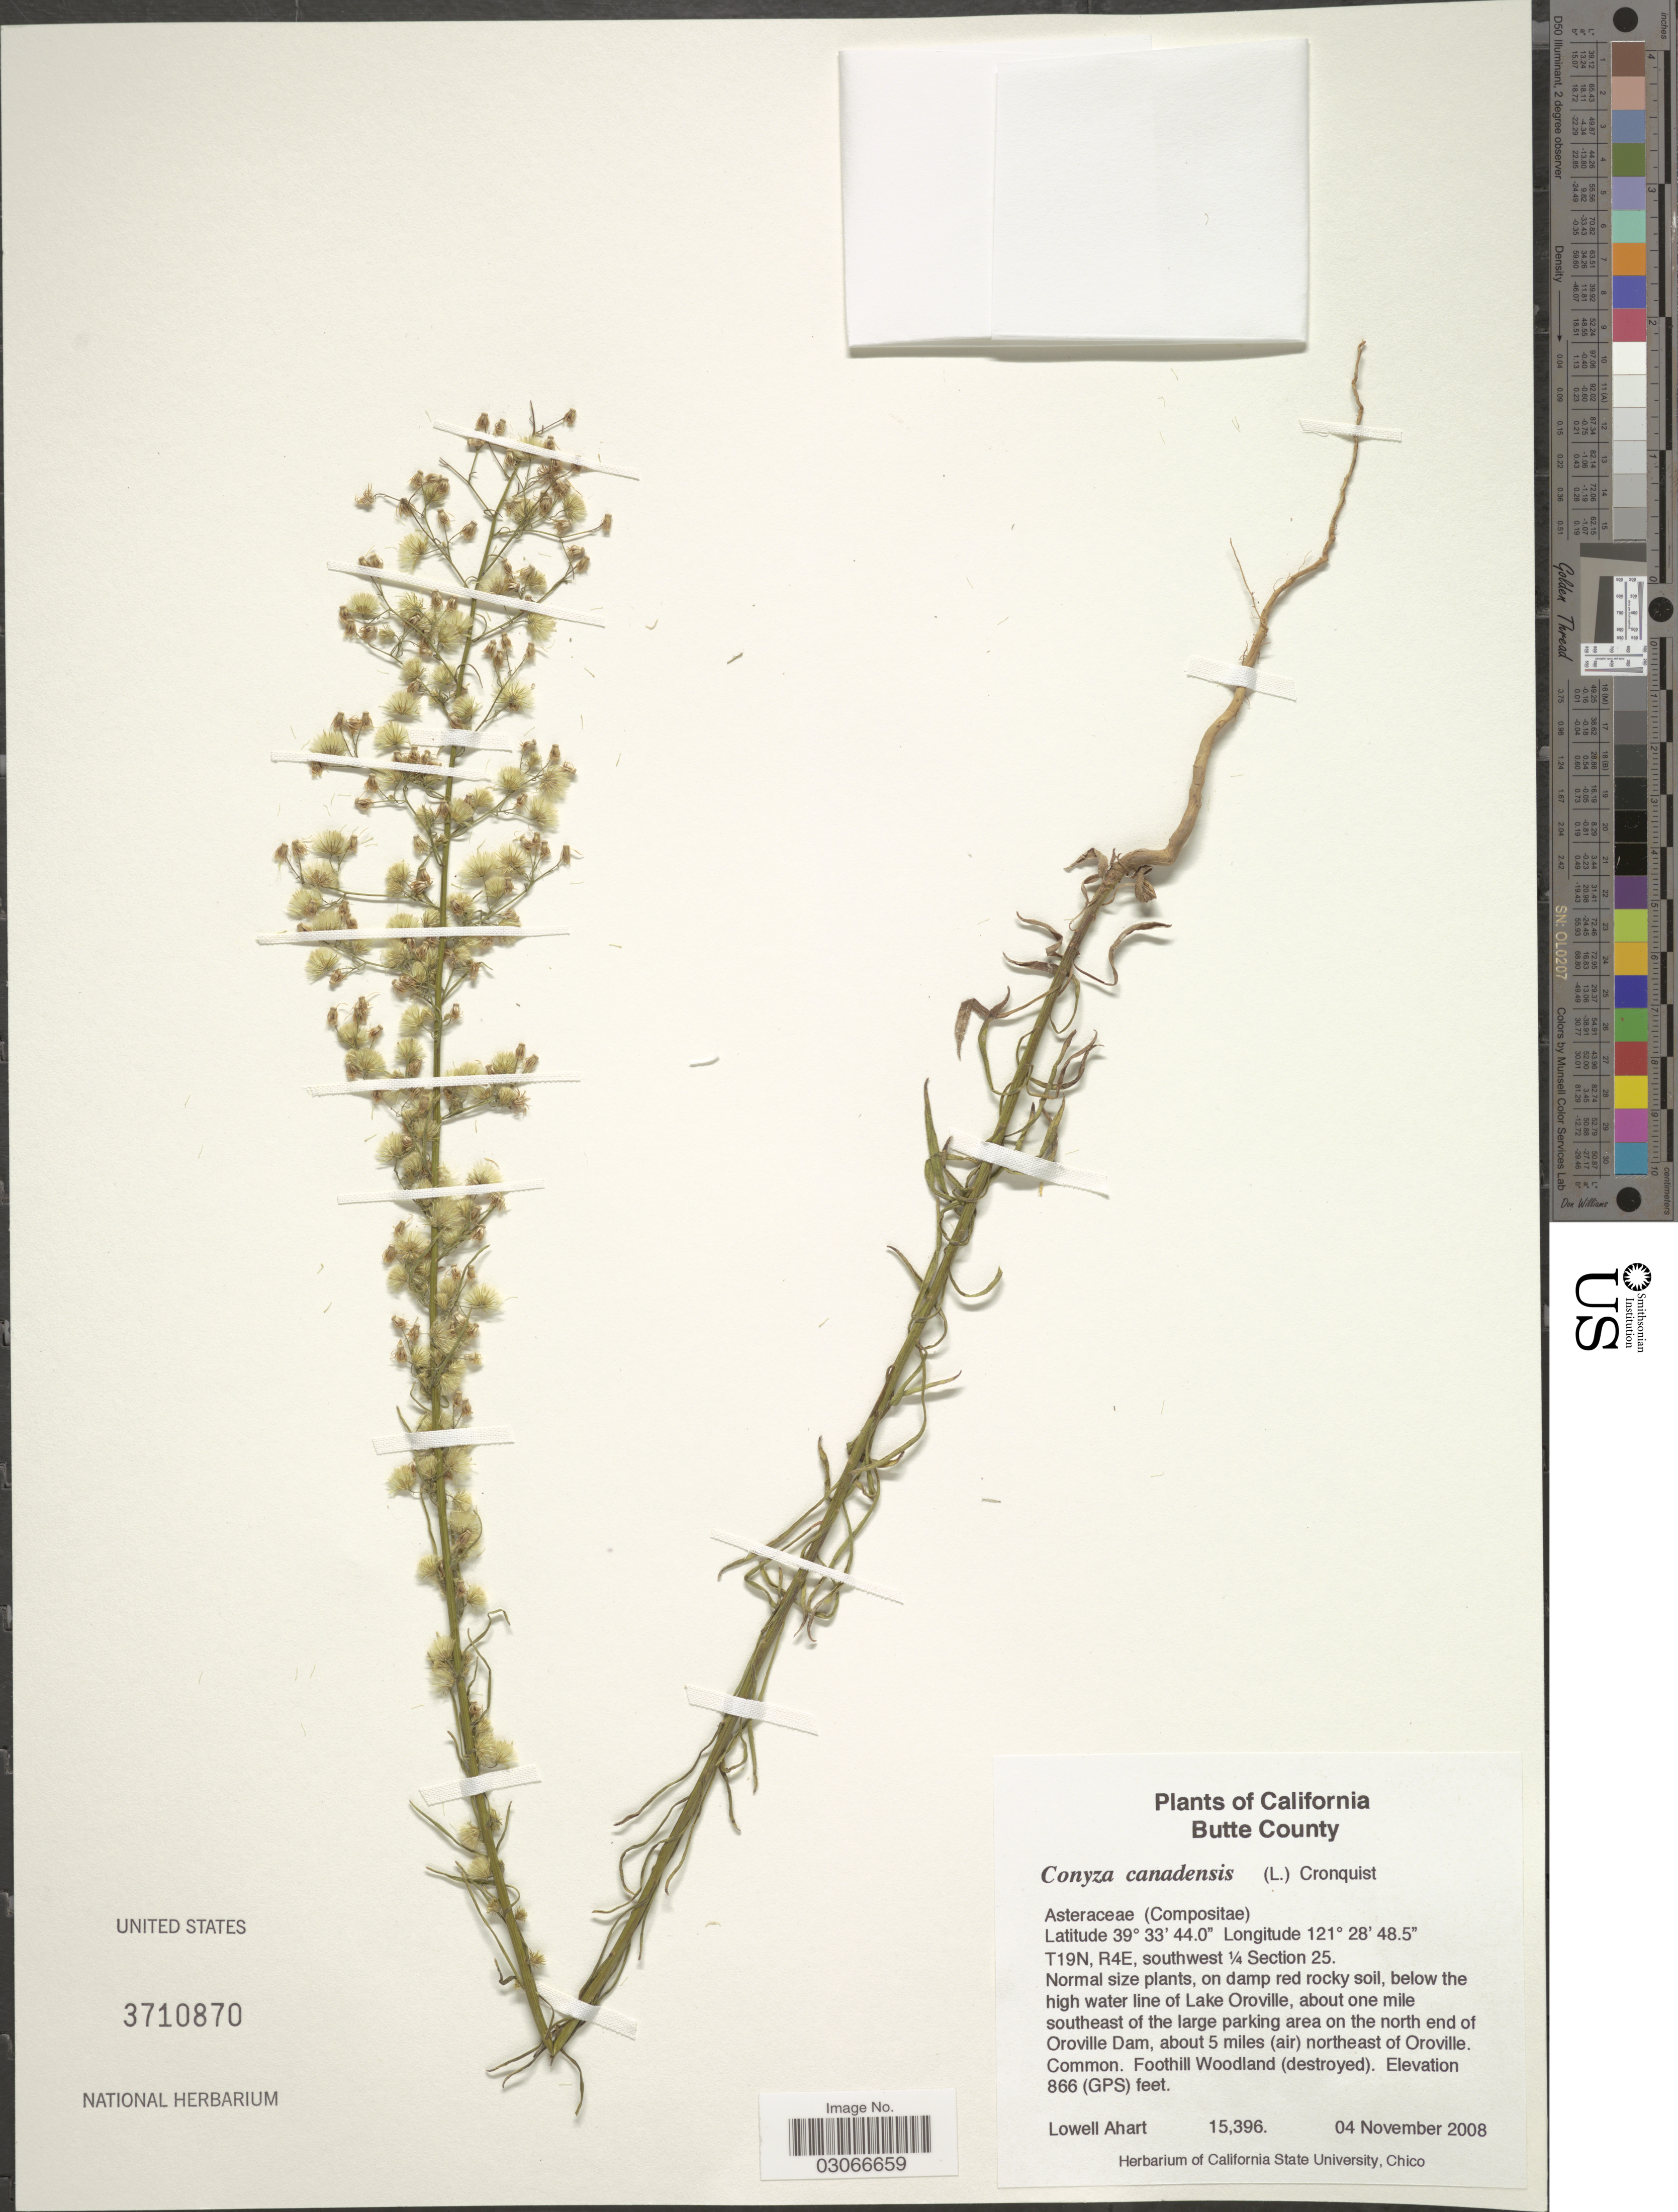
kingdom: Plantae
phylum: Tracheophyta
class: Magnoliopsida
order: Asterales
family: Asteraceae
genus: Conyza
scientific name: Conyza canadensis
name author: (L.) Cronq.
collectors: L. Ahart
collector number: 15396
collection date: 2008-11-04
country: United States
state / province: California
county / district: Butte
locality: Butte County. T19N, R4E, southwest 1/4 Section 25. Below the high water line of Lake Oroville, about one mile southeast of the large parking area on the north end of Oroville Dam, about 5 miles (air) northeast of Oroville.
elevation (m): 264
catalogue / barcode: US 3710870